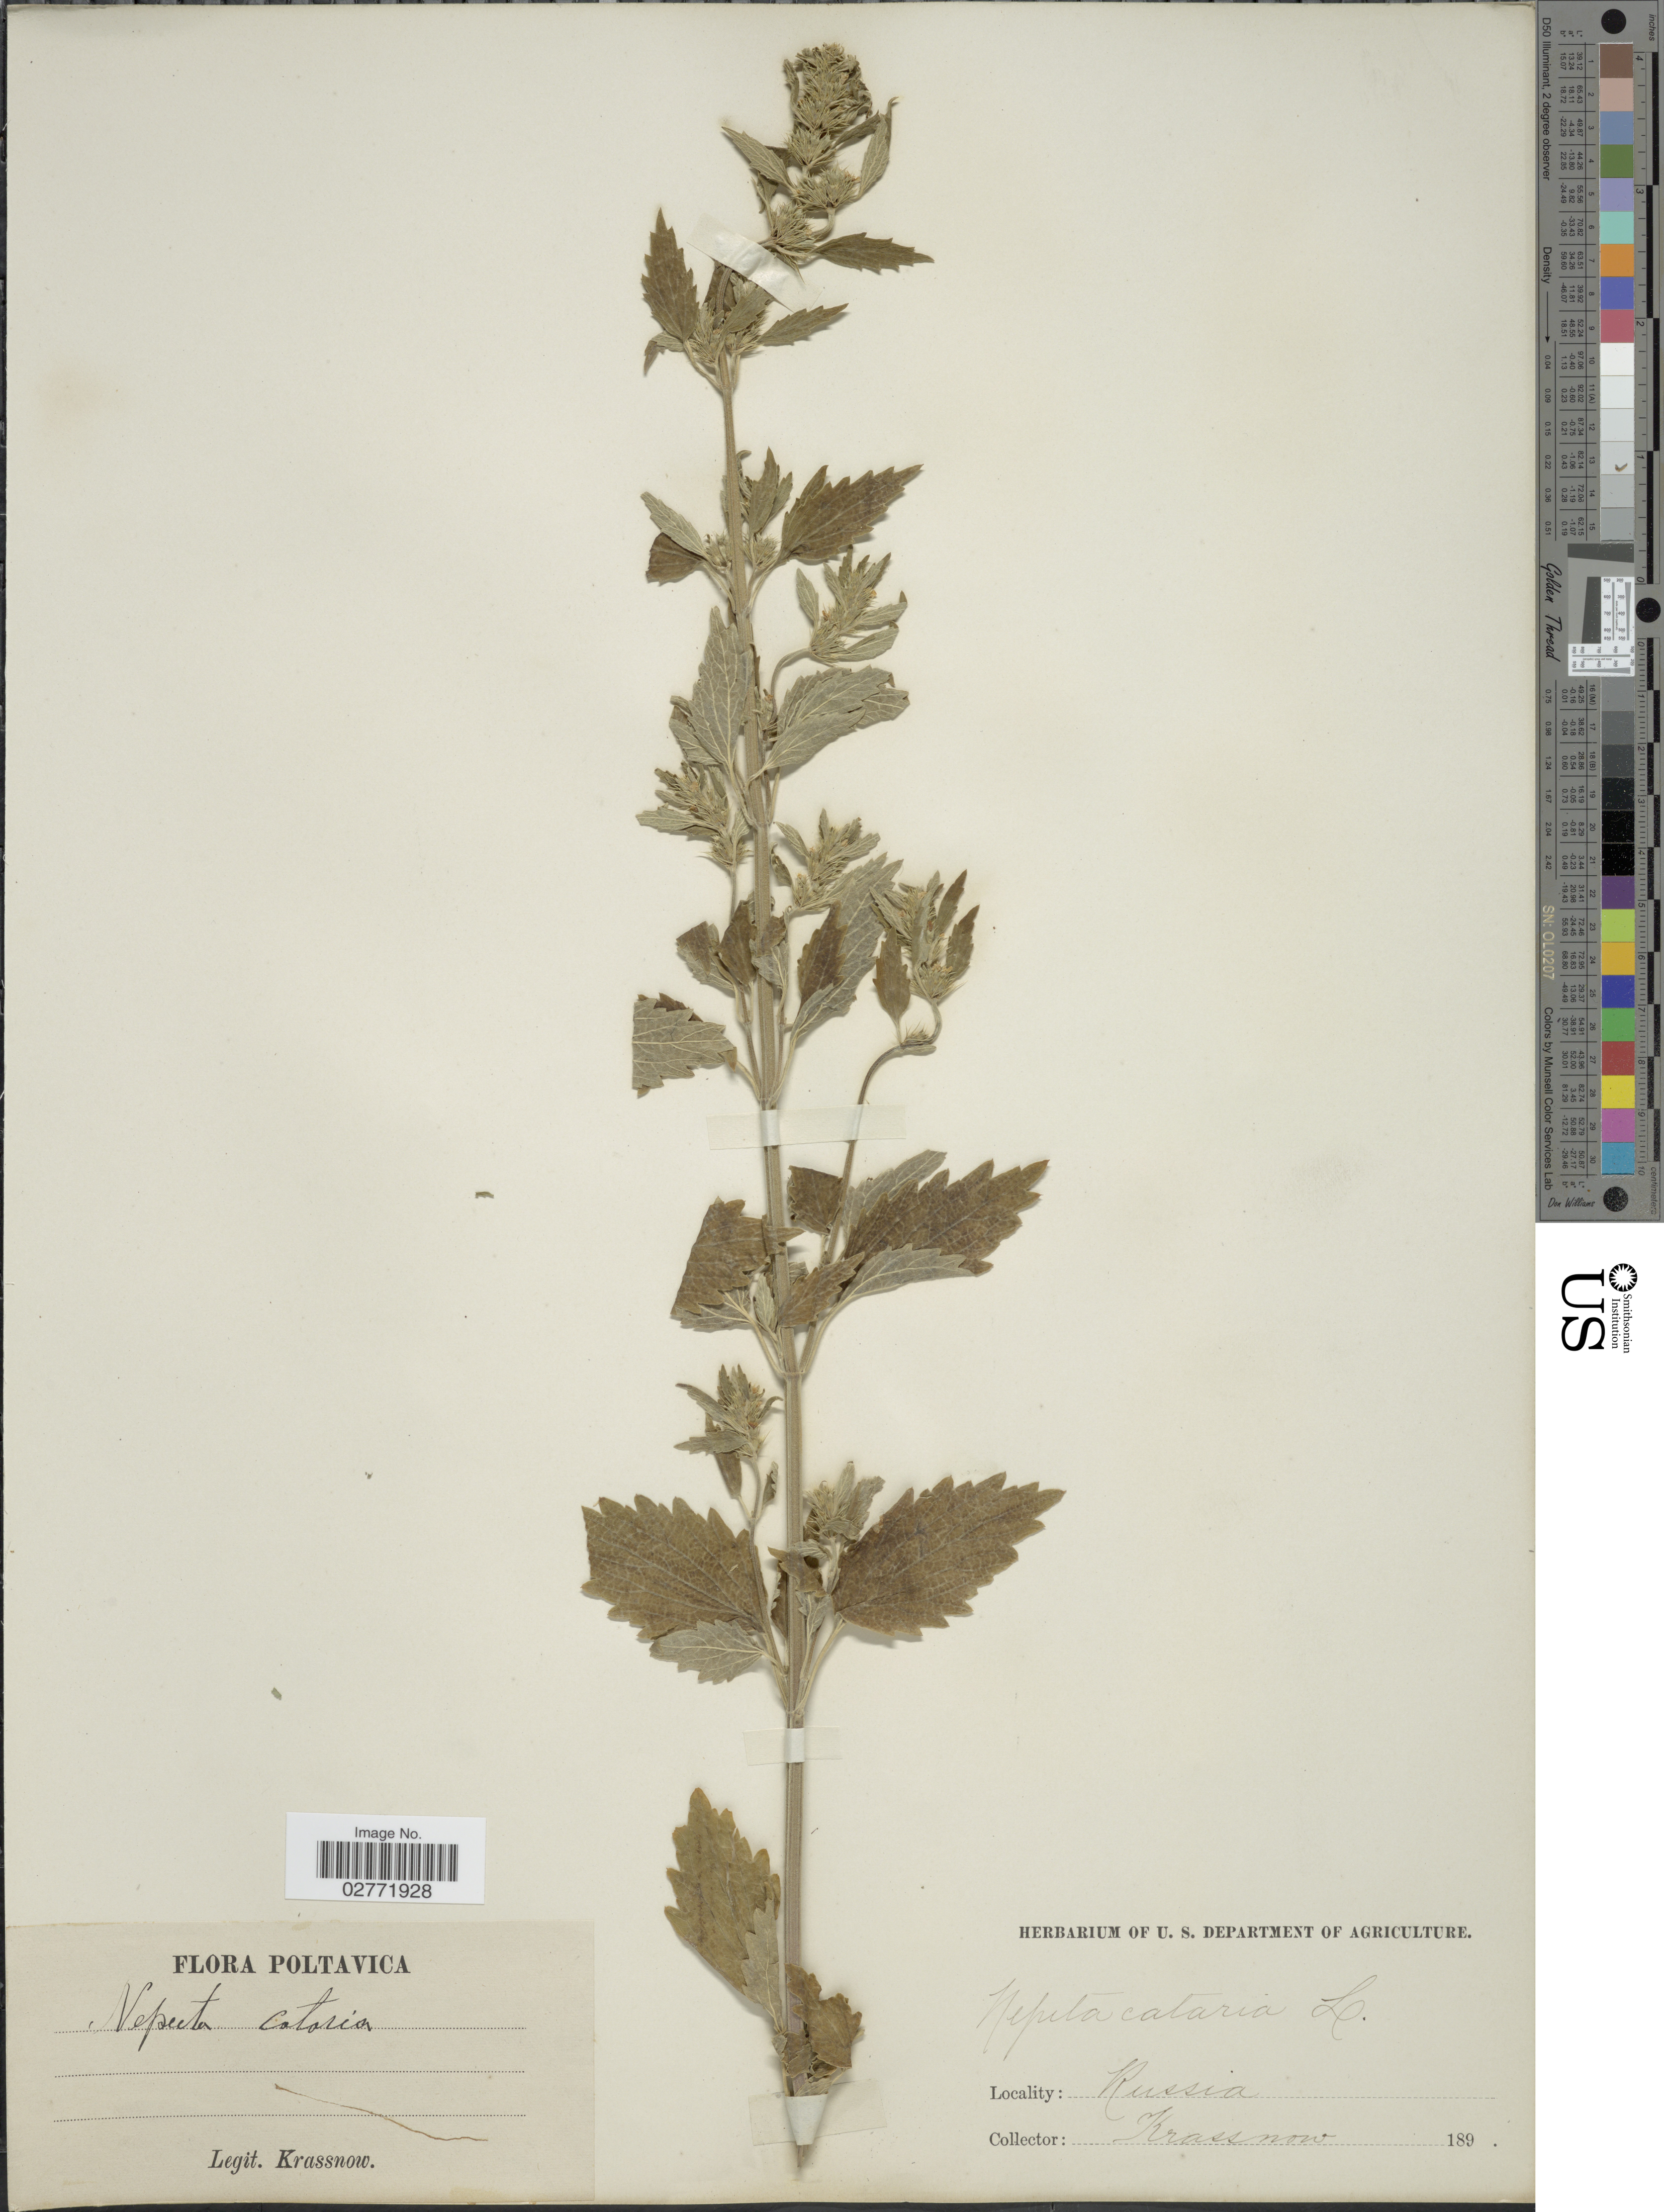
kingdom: Plantae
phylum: Tracheophyta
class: Magnoliopsida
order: Lamiales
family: Lamiaceae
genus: Nepeta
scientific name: Nepeta cataria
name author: L.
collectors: -. Krassnow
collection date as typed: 189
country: Ukraine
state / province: Poltava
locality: Poltavica.